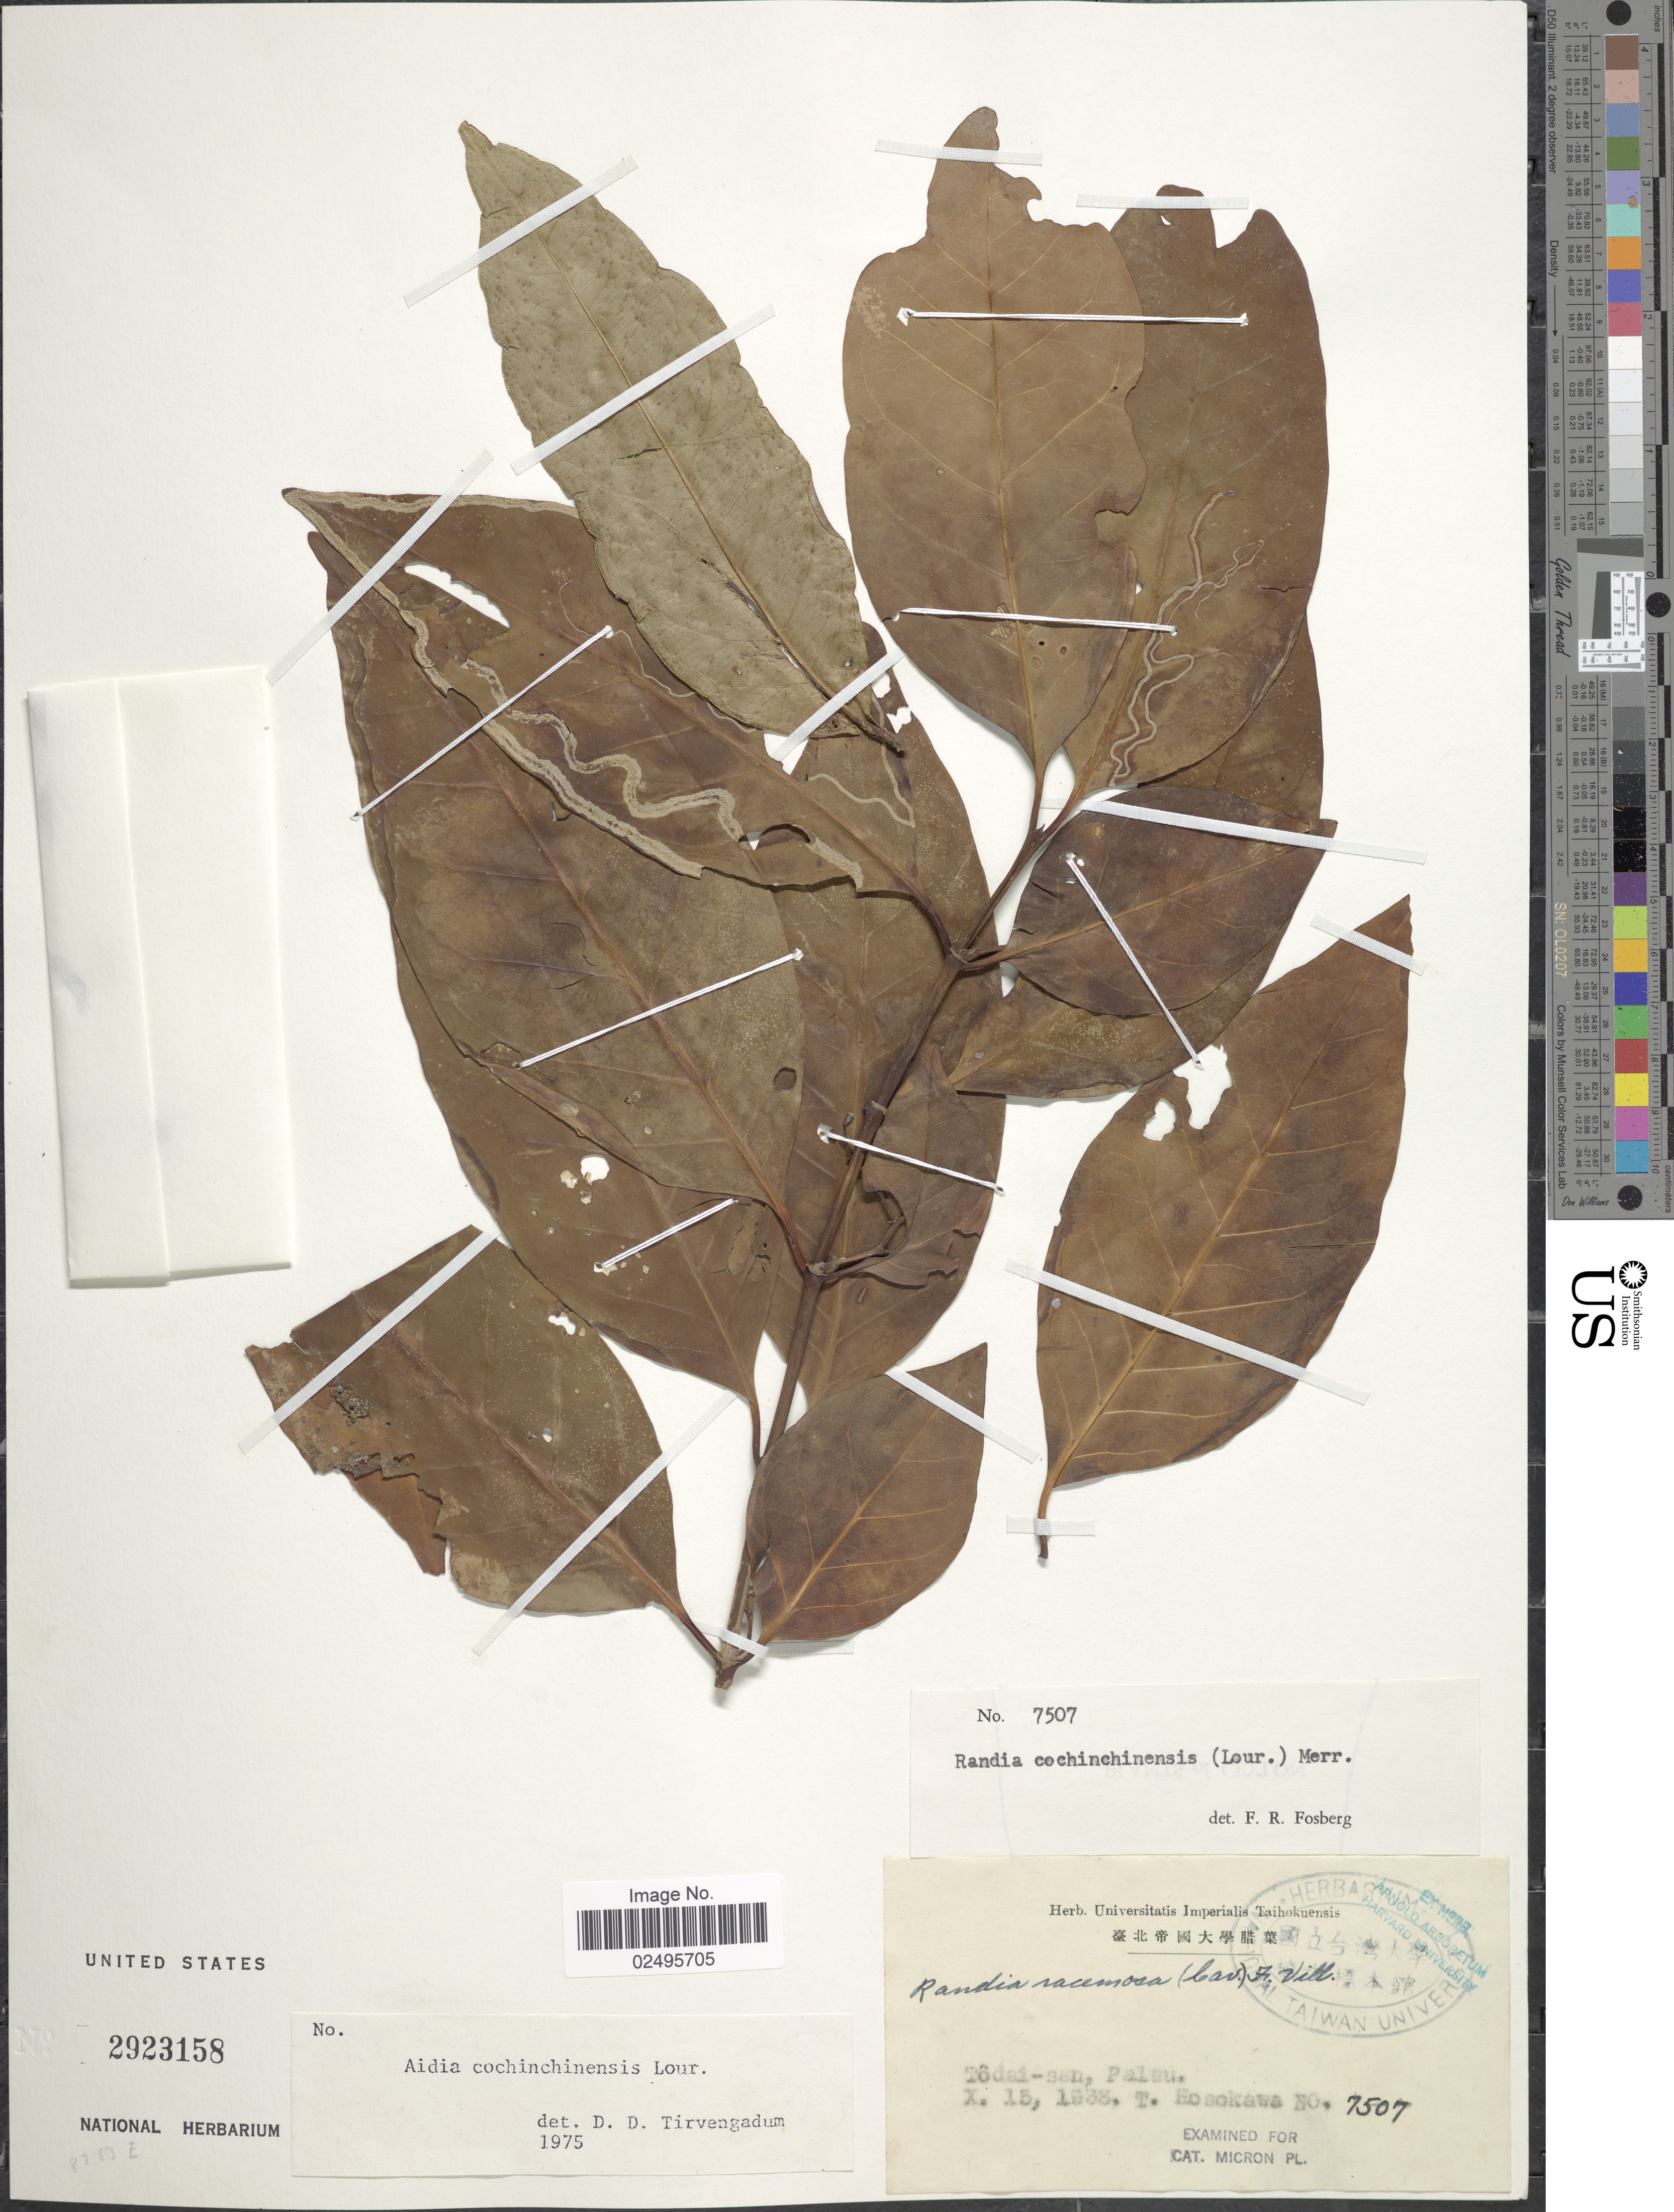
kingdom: Plantae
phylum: Tracheophyta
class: Magnoliopsida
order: Gentianales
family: Rubiaceae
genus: Aidia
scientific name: Aidia graeffei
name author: (Reinecke) Tirveng.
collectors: T. Hosokawa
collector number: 7507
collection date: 1938-10-15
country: Palau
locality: Todai-san, Palau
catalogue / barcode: US 2923158